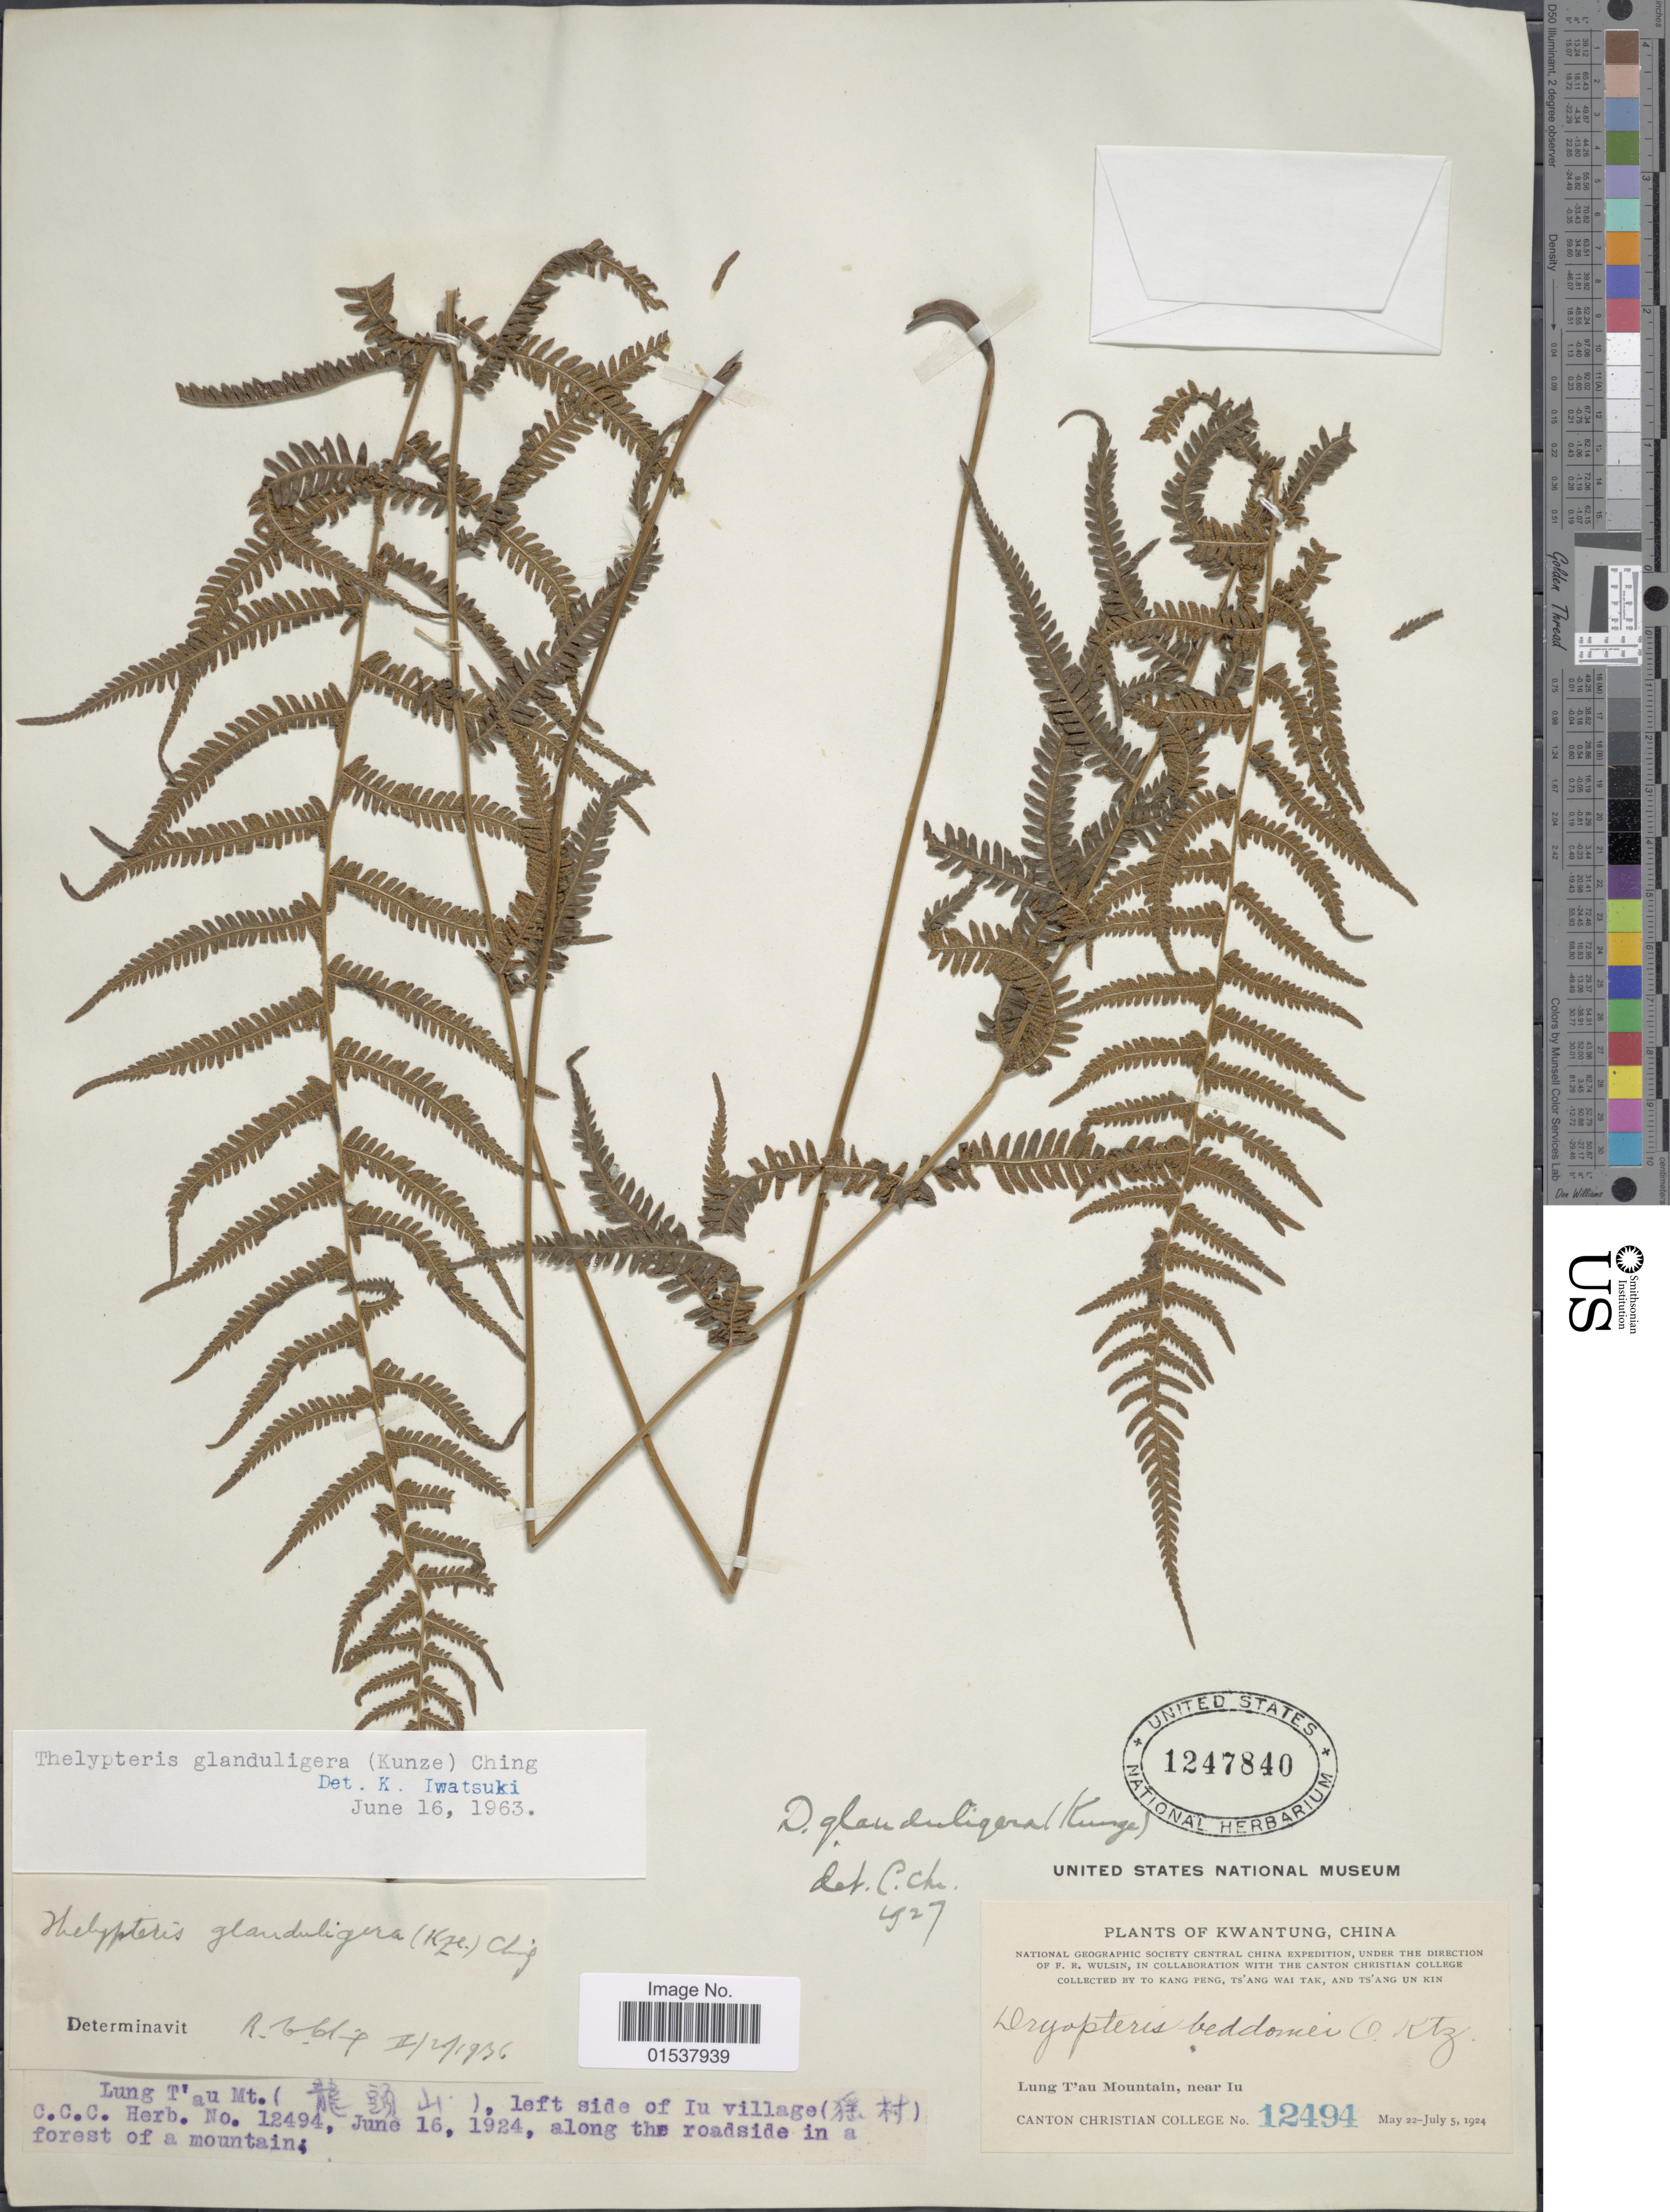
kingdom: Plantae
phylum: Tracheophyta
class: Polypodiopsida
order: Polypodiales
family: Thelypteridaceae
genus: Parathelypteris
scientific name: Parathelypteris glanduligera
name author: (Kunze) Ching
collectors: T. K. Peng, W. T. Tsang & U. K. Tsang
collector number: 12494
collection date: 1924-05-22/1924-07-05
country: China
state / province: Guangdong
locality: Kwangtung, Lung T'au Mountain, near Iu, left side of Iu village, along the roadside in a forest of a mountain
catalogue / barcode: US 1247840